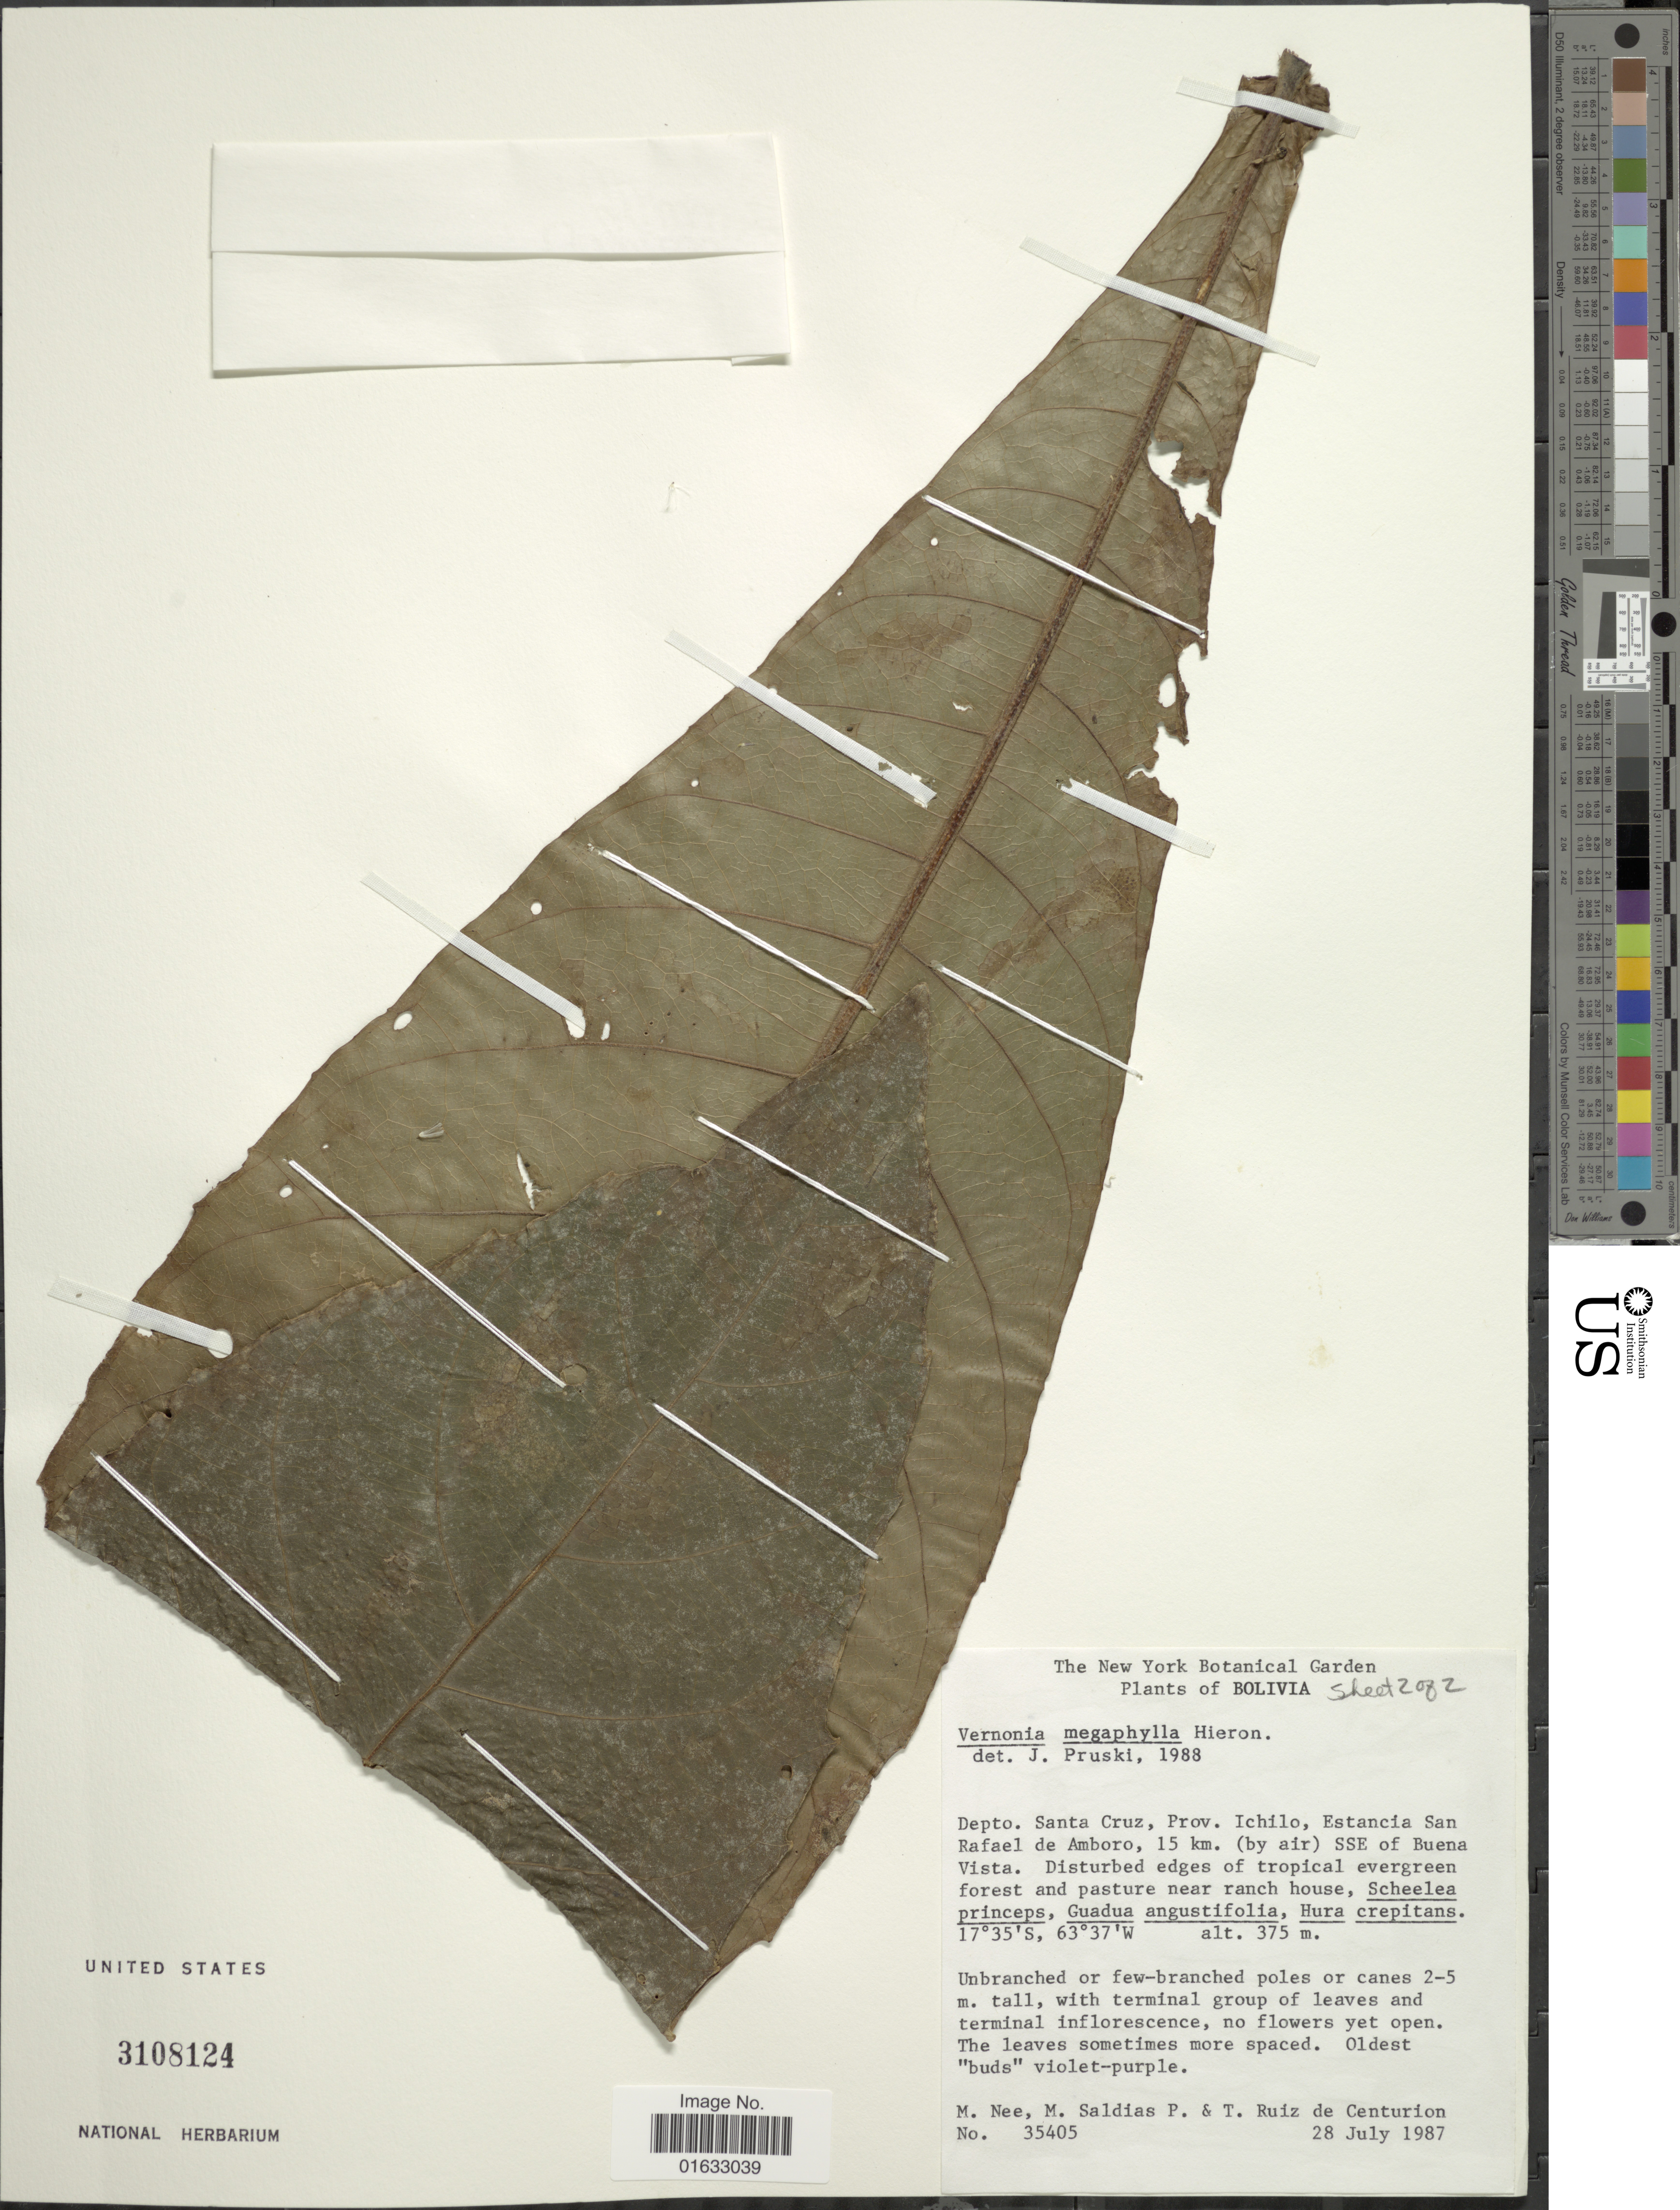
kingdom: Plantae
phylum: Tracheophyta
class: Magnoliopsida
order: Asterales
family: Asteraceae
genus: Eirmocephala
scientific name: Eirmocephala megaphylla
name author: (Hieron.) H. Rob.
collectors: M. Nee, M. Saldias, T. Ruíz & T. De Centurion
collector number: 35405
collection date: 1987-07-28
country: Bolivia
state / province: Santa Cruz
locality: Bolivia, Depto. Santa Cruz, Prov. Ichilo, Etsancia San Rafael de Amboro, 15 km. (by air) SSE of Buena Vista.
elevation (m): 375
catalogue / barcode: US 3108124